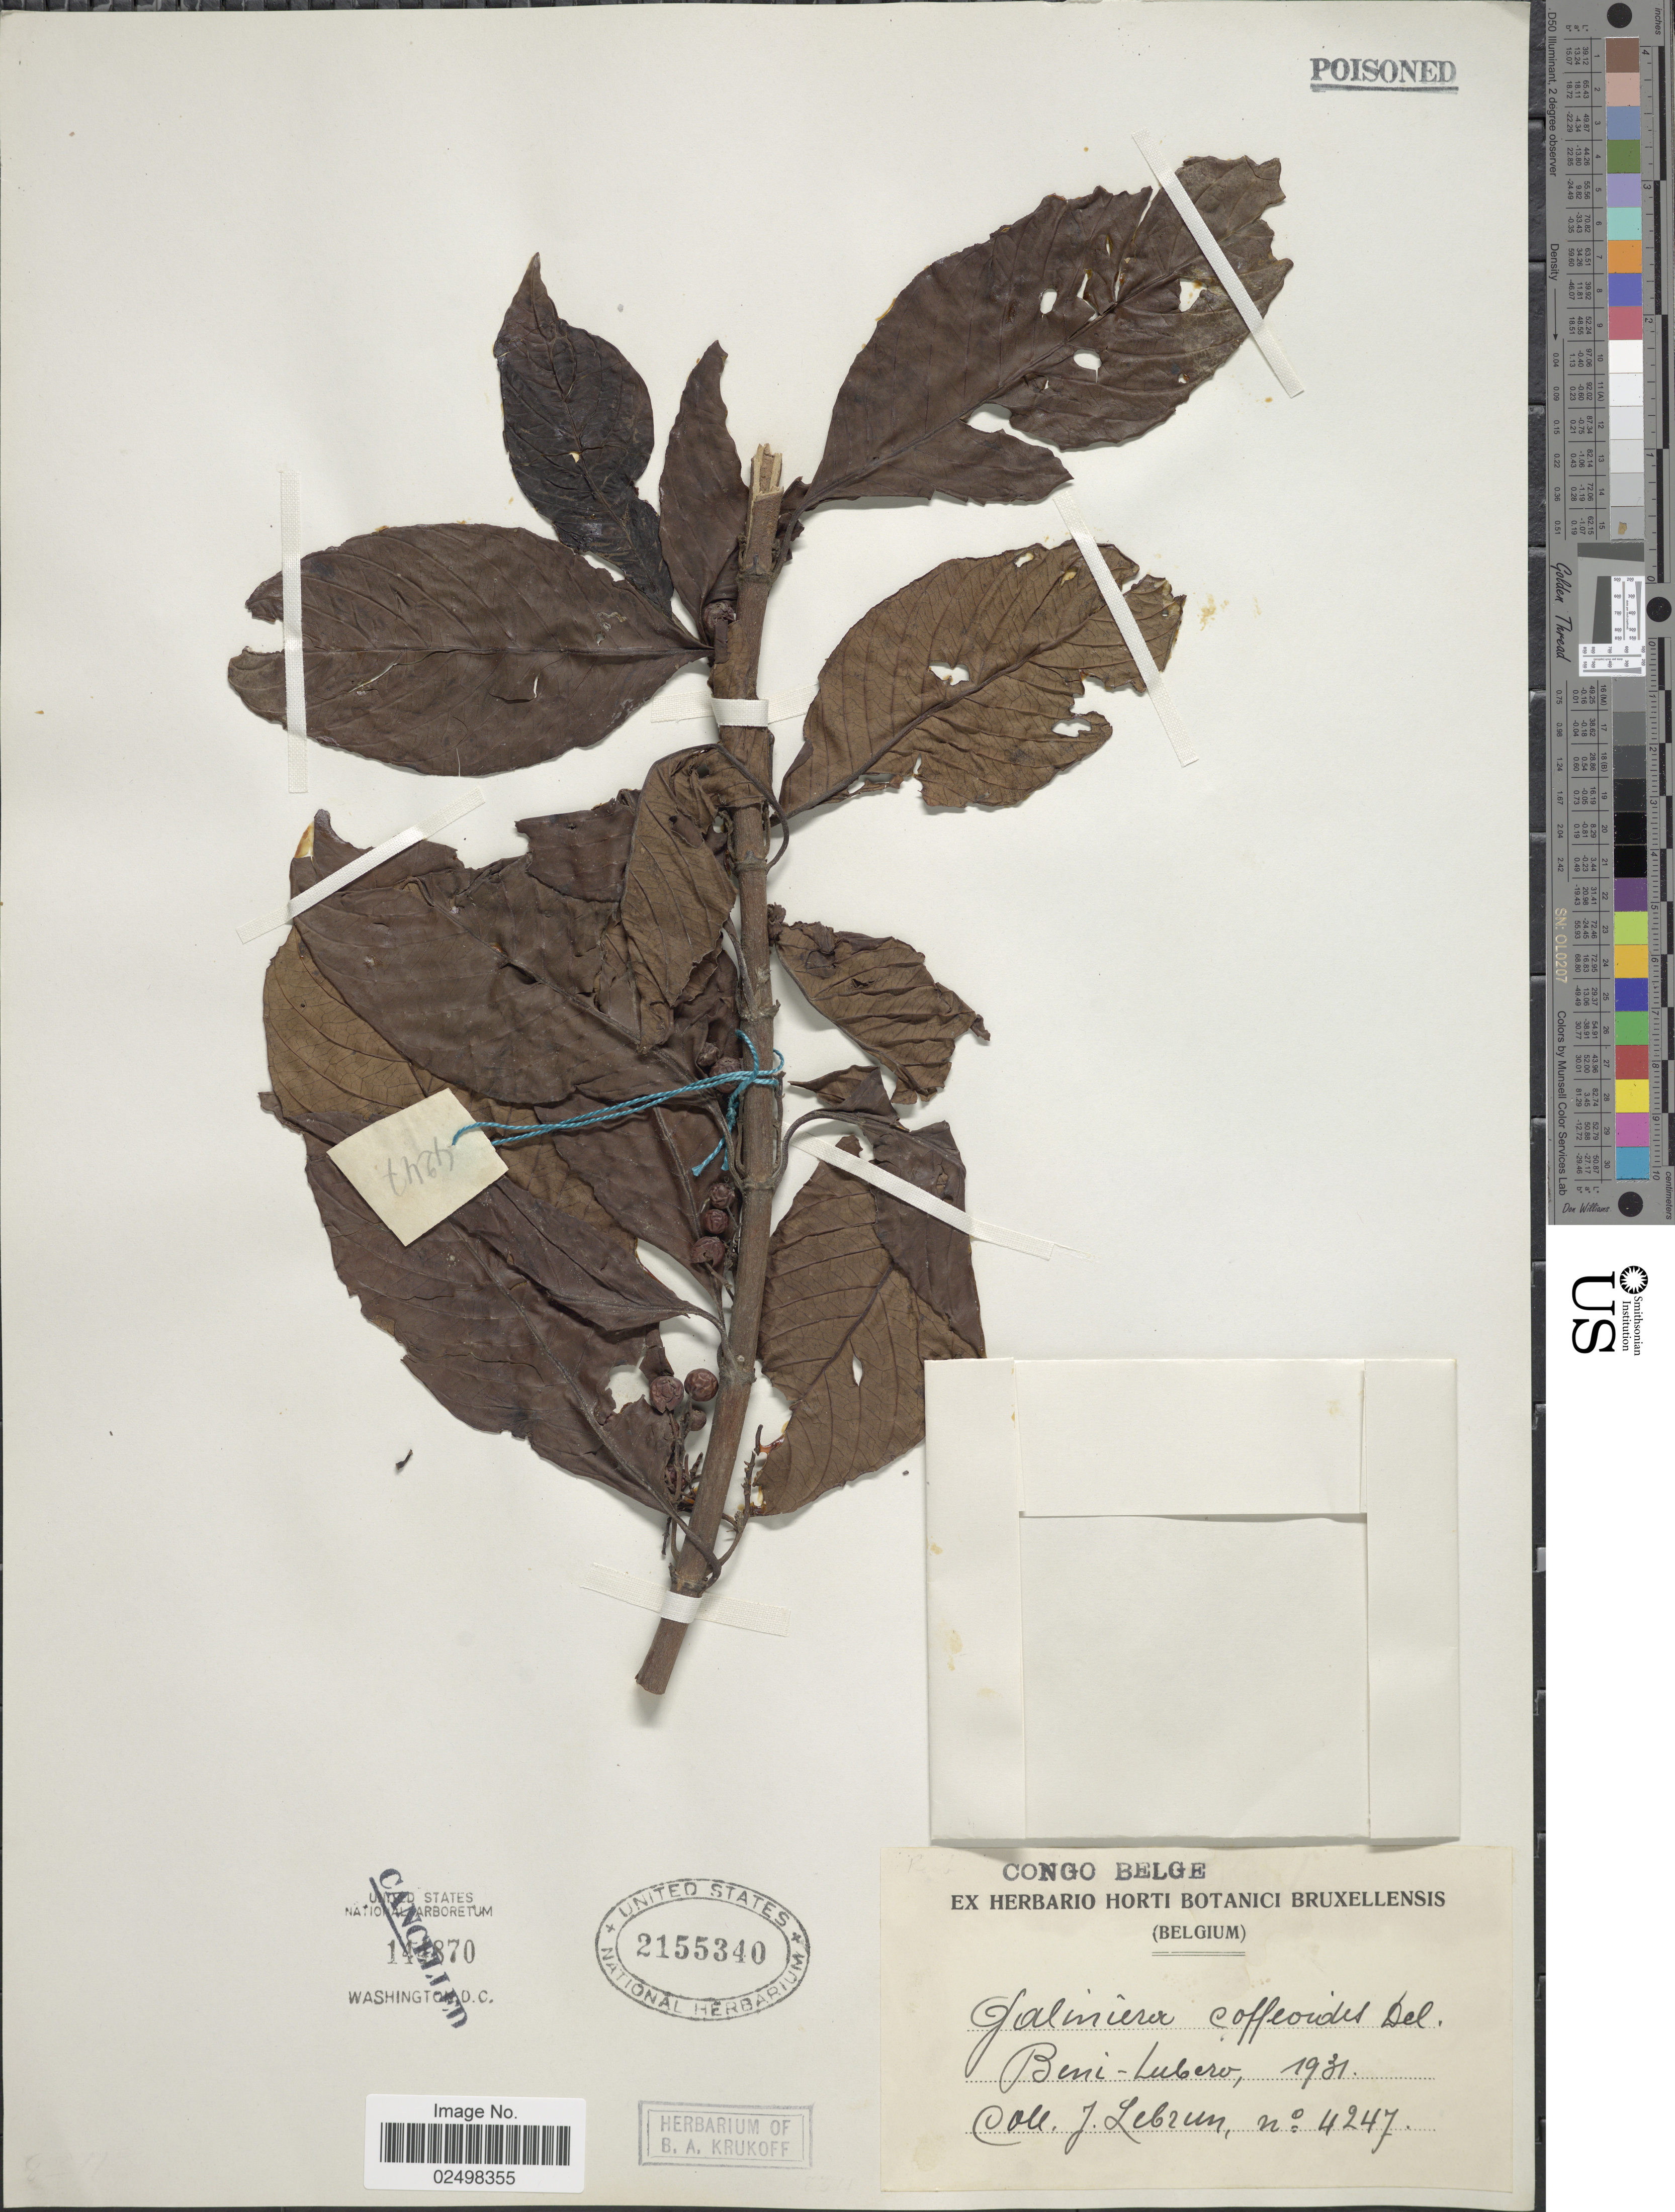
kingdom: Plantae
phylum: Tracheophyta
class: Magnoliopsida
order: Gentianales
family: Rubiaceae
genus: Galiniera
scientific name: Galiniera coffeoides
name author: Delile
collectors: J. A. Lebrun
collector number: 4247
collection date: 1931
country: Congo, Democratic Republic of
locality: Congo Belge, Beni-Lubero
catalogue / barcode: US 2155340